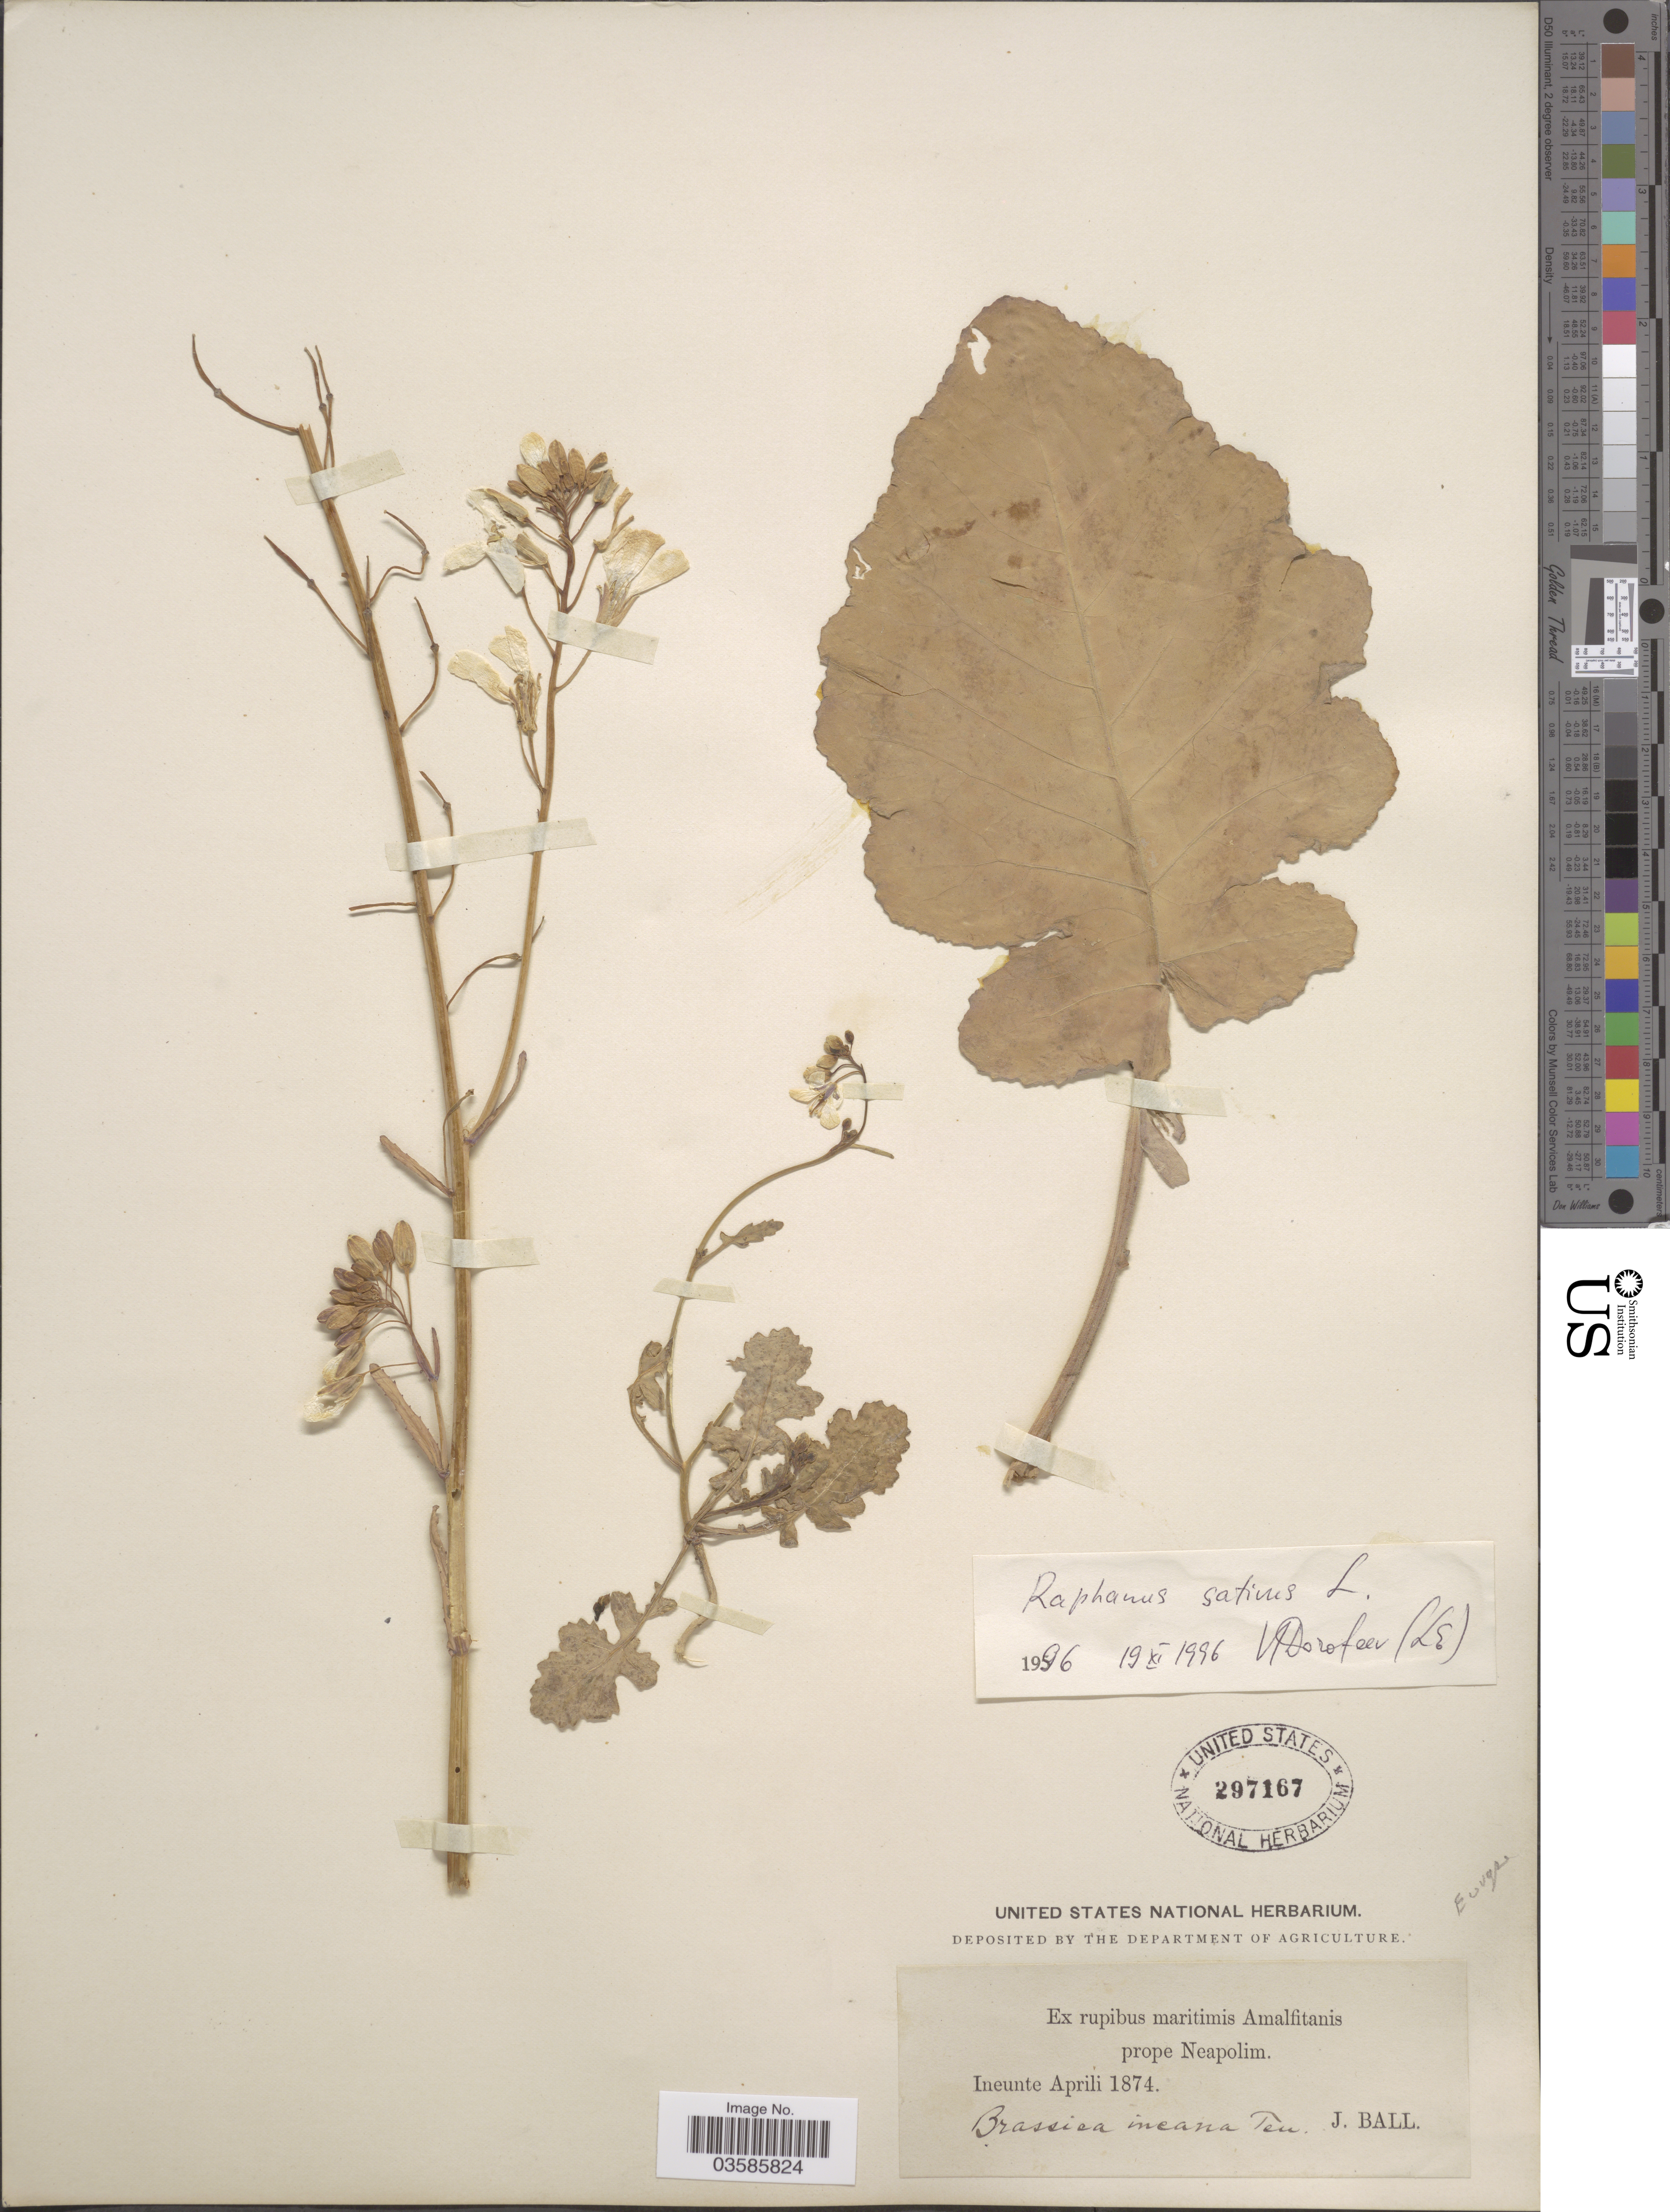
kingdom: Plantae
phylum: Tracheophyta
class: Magnoliopsida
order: Brassicales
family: Brassicaceae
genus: Raphanus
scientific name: Raphanus sativus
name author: L.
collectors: J. Ball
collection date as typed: Ineunte Aprili 1874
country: Italy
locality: Ex rupibus maritimis Amalfitanis prope Neapolim. Europe.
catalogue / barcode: US 297167